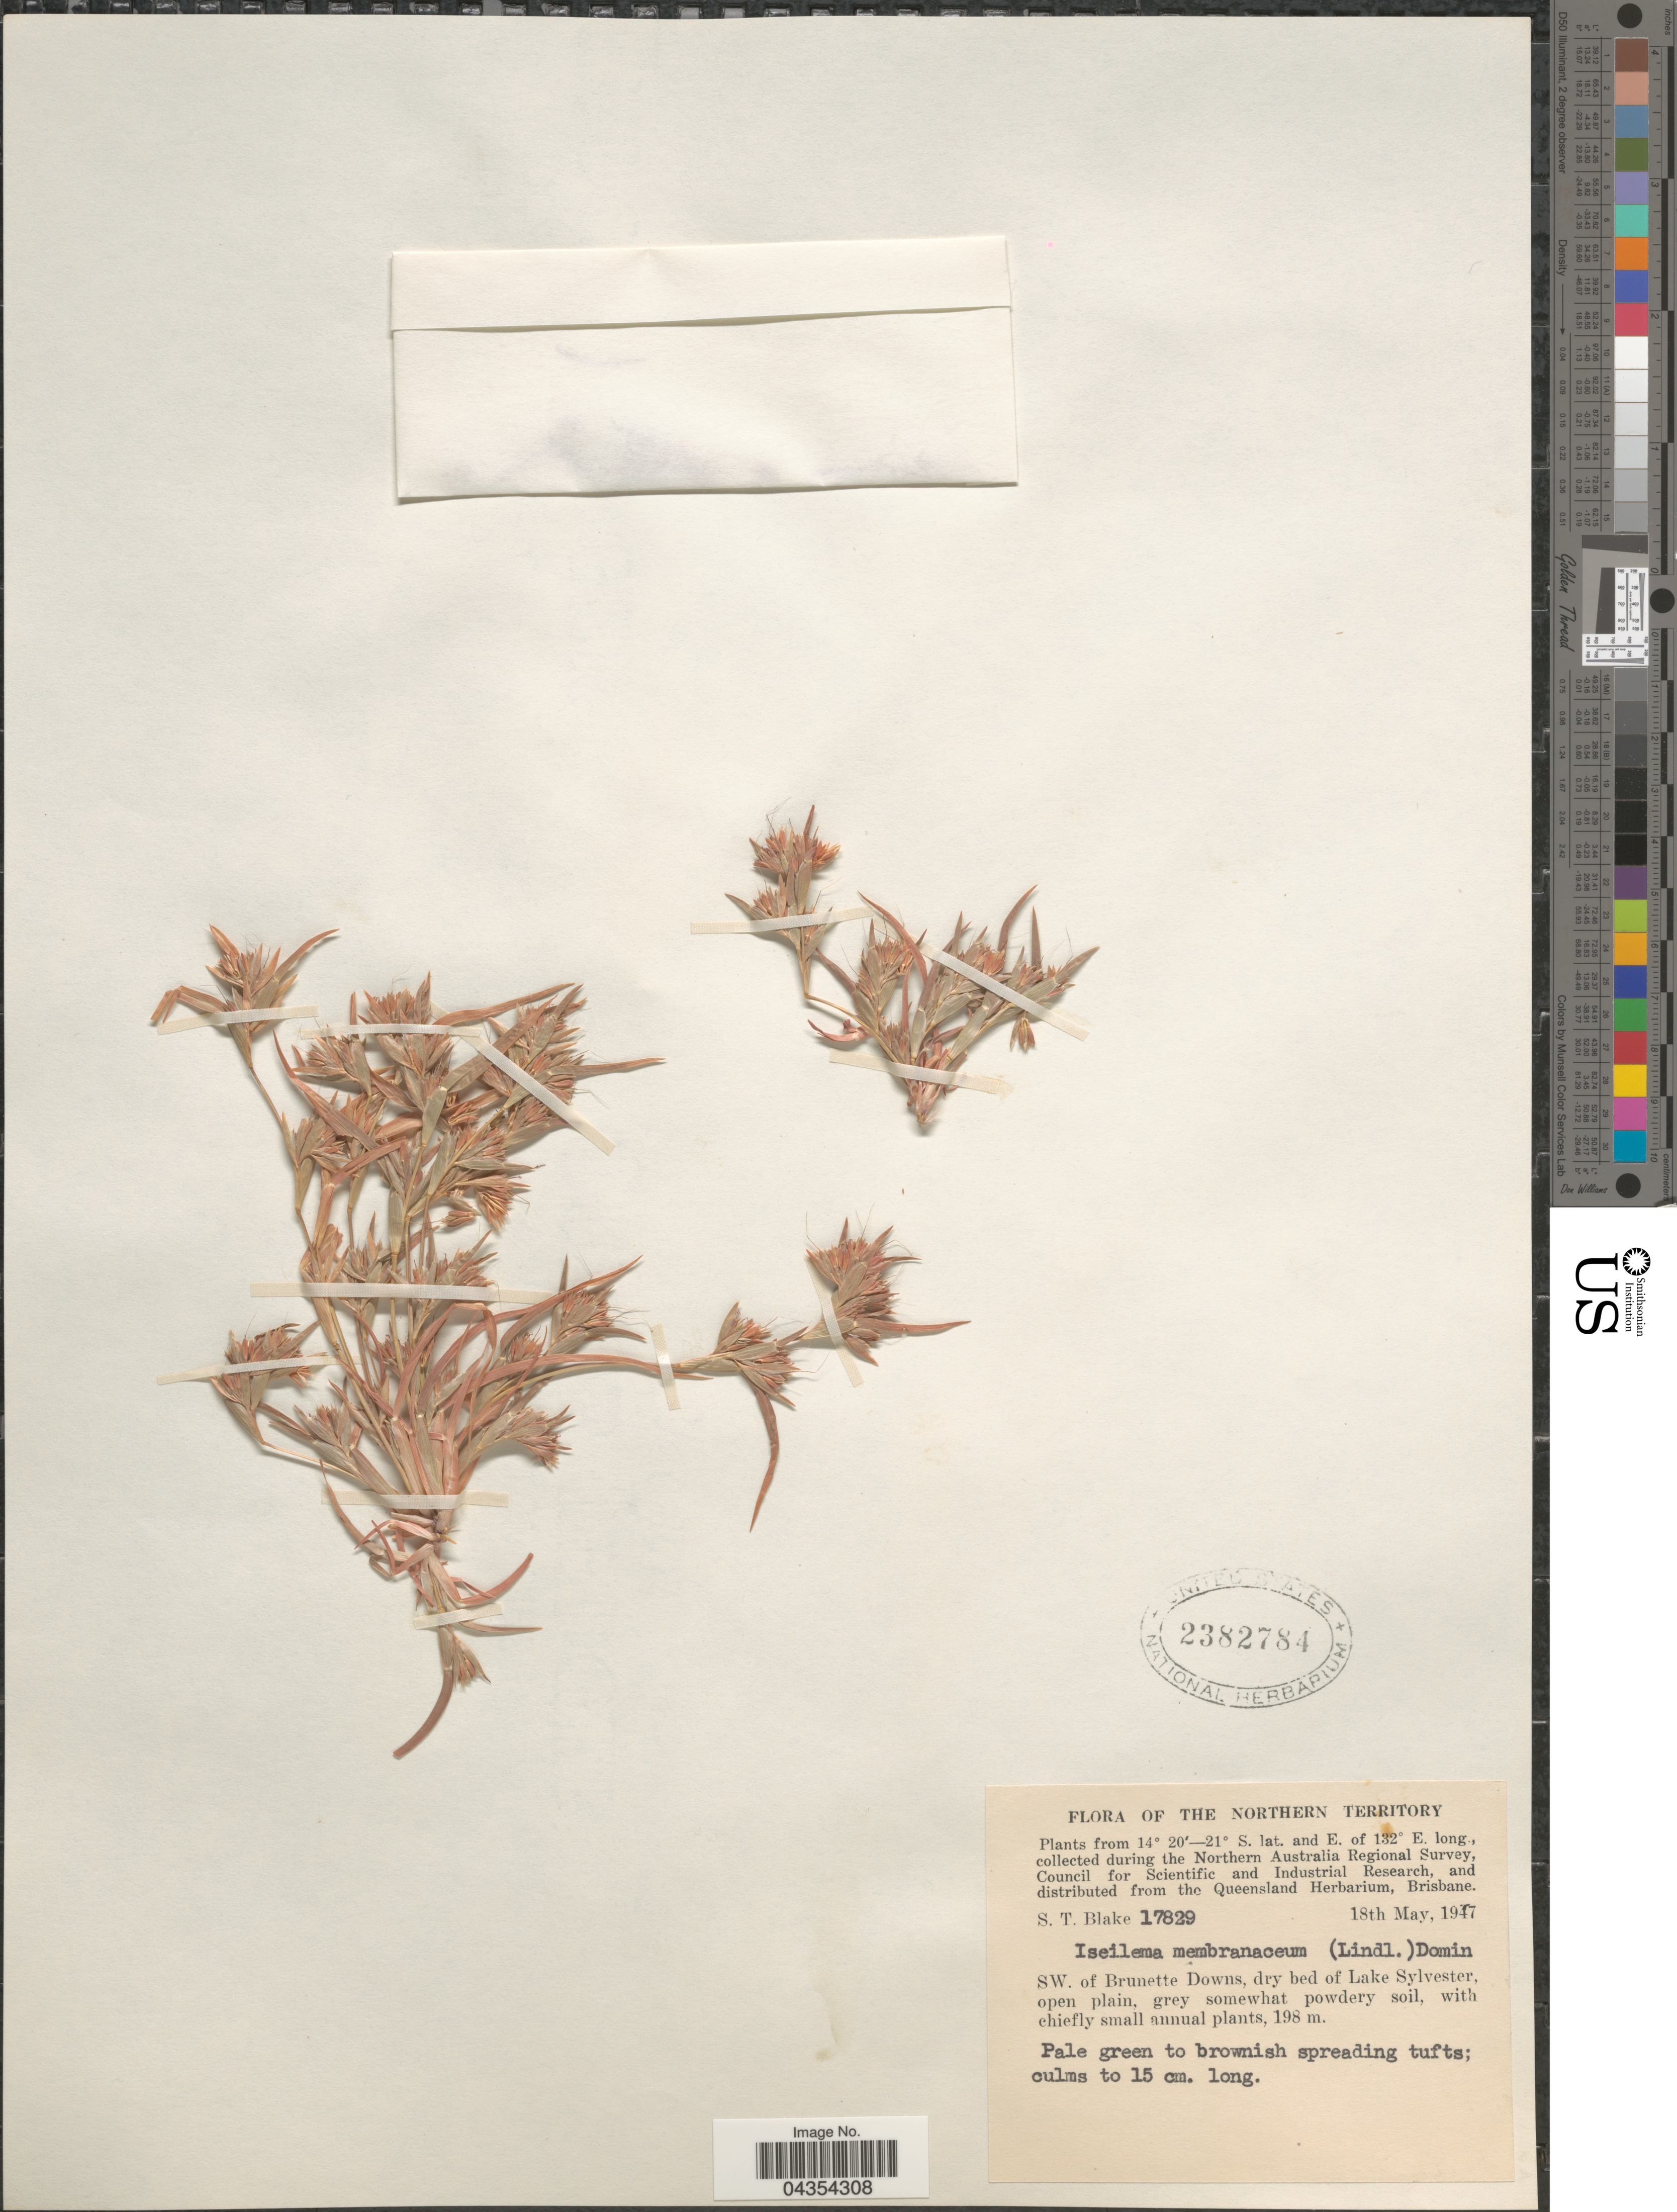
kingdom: Plantae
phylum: Tracheophyta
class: Liliopsida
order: Poales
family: Poaceae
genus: Iseilema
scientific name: Iseilema membranaceum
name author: (Lindl.) Domin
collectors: S. T. Blake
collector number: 17829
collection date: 1947-05-18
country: Australia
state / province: Northern Territory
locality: The Northern Australia Regional Survey. SW. of Brunette Downs, dry bed of Lake Sylvester.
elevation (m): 198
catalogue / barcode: US 2382784